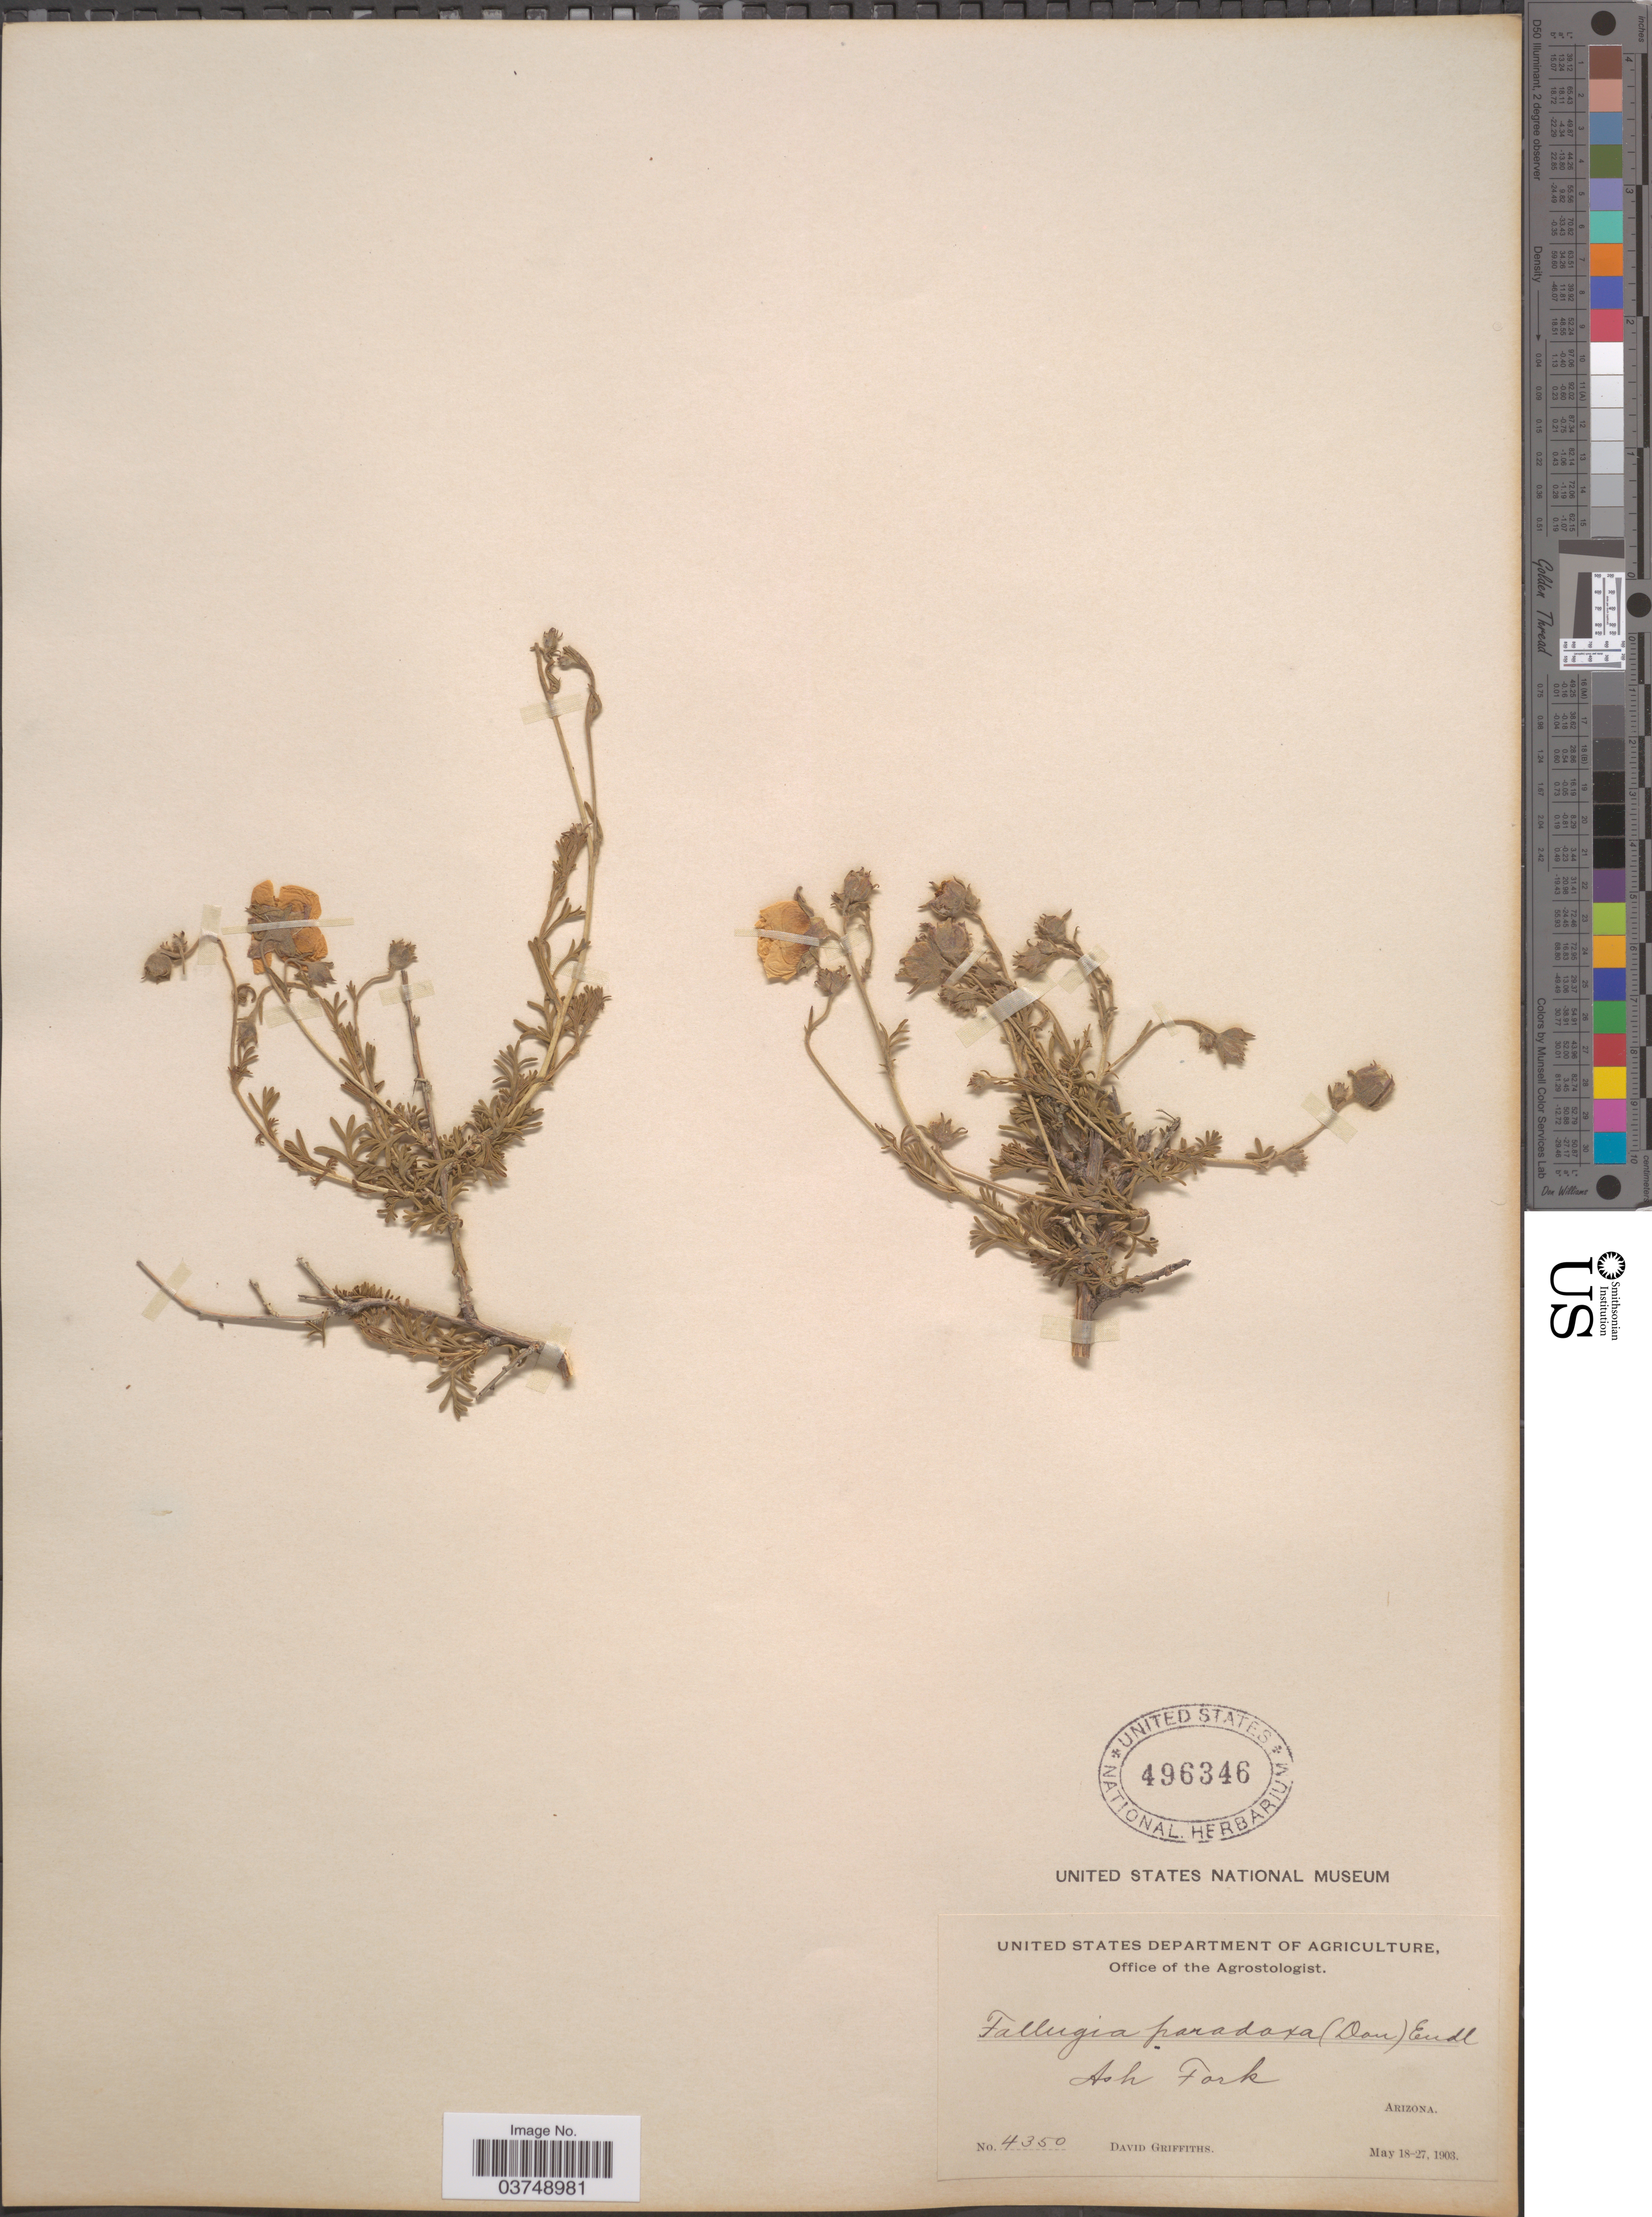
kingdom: Plantae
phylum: Tracheophyta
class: Magnoliopsida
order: Rosales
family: Rosaceae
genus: Fallugia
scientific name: Fallugia acuminata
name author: (Wooton) Rydb.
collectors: D. Griffiths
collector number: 4350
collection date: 1903-05-18/1903-05-27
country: United States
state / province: Arizona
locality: Ash Fork.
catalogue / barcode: US 496346